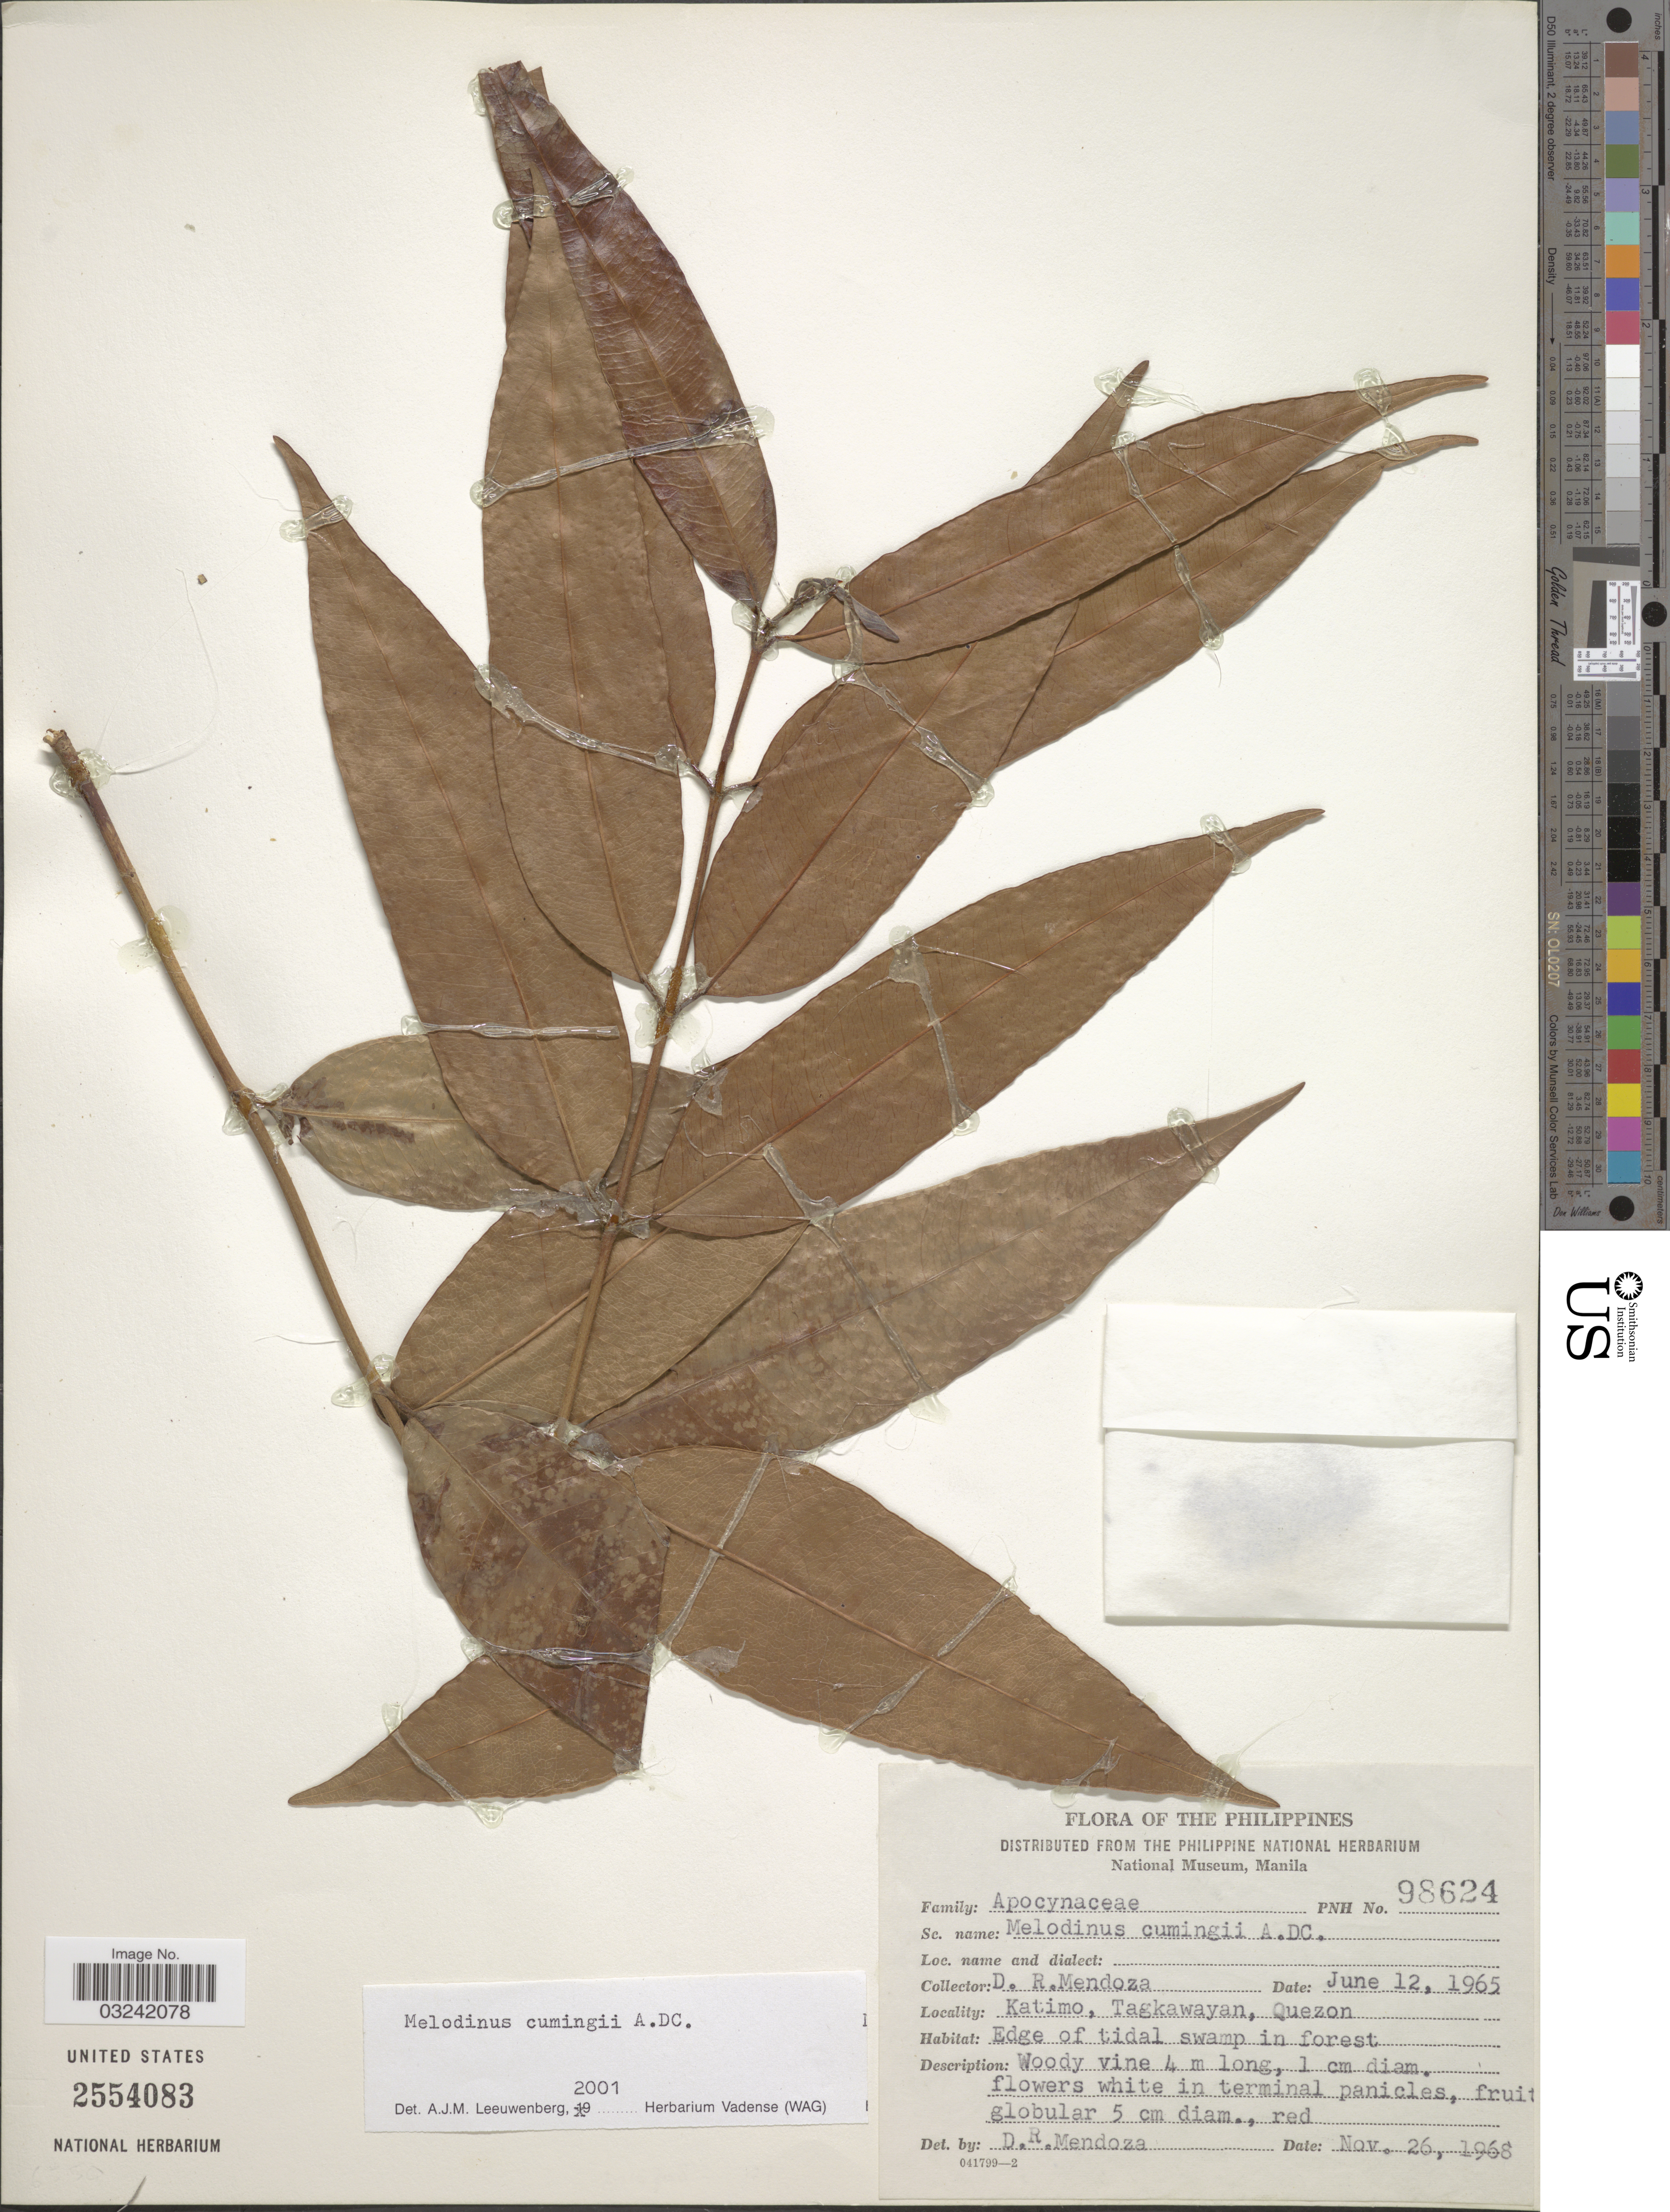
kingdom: Plantae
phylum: Tracheophyta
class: Magnoliopsida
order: Gentianales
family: Apocynaceae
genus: Melodinus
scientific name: Melodinus cumingii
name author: A. DC.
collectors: D. Mendoza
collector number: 98624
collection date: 1965-06-12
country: Philippines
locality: Katimo, Tagkawayan, Quezon.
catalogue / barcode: US 2554083